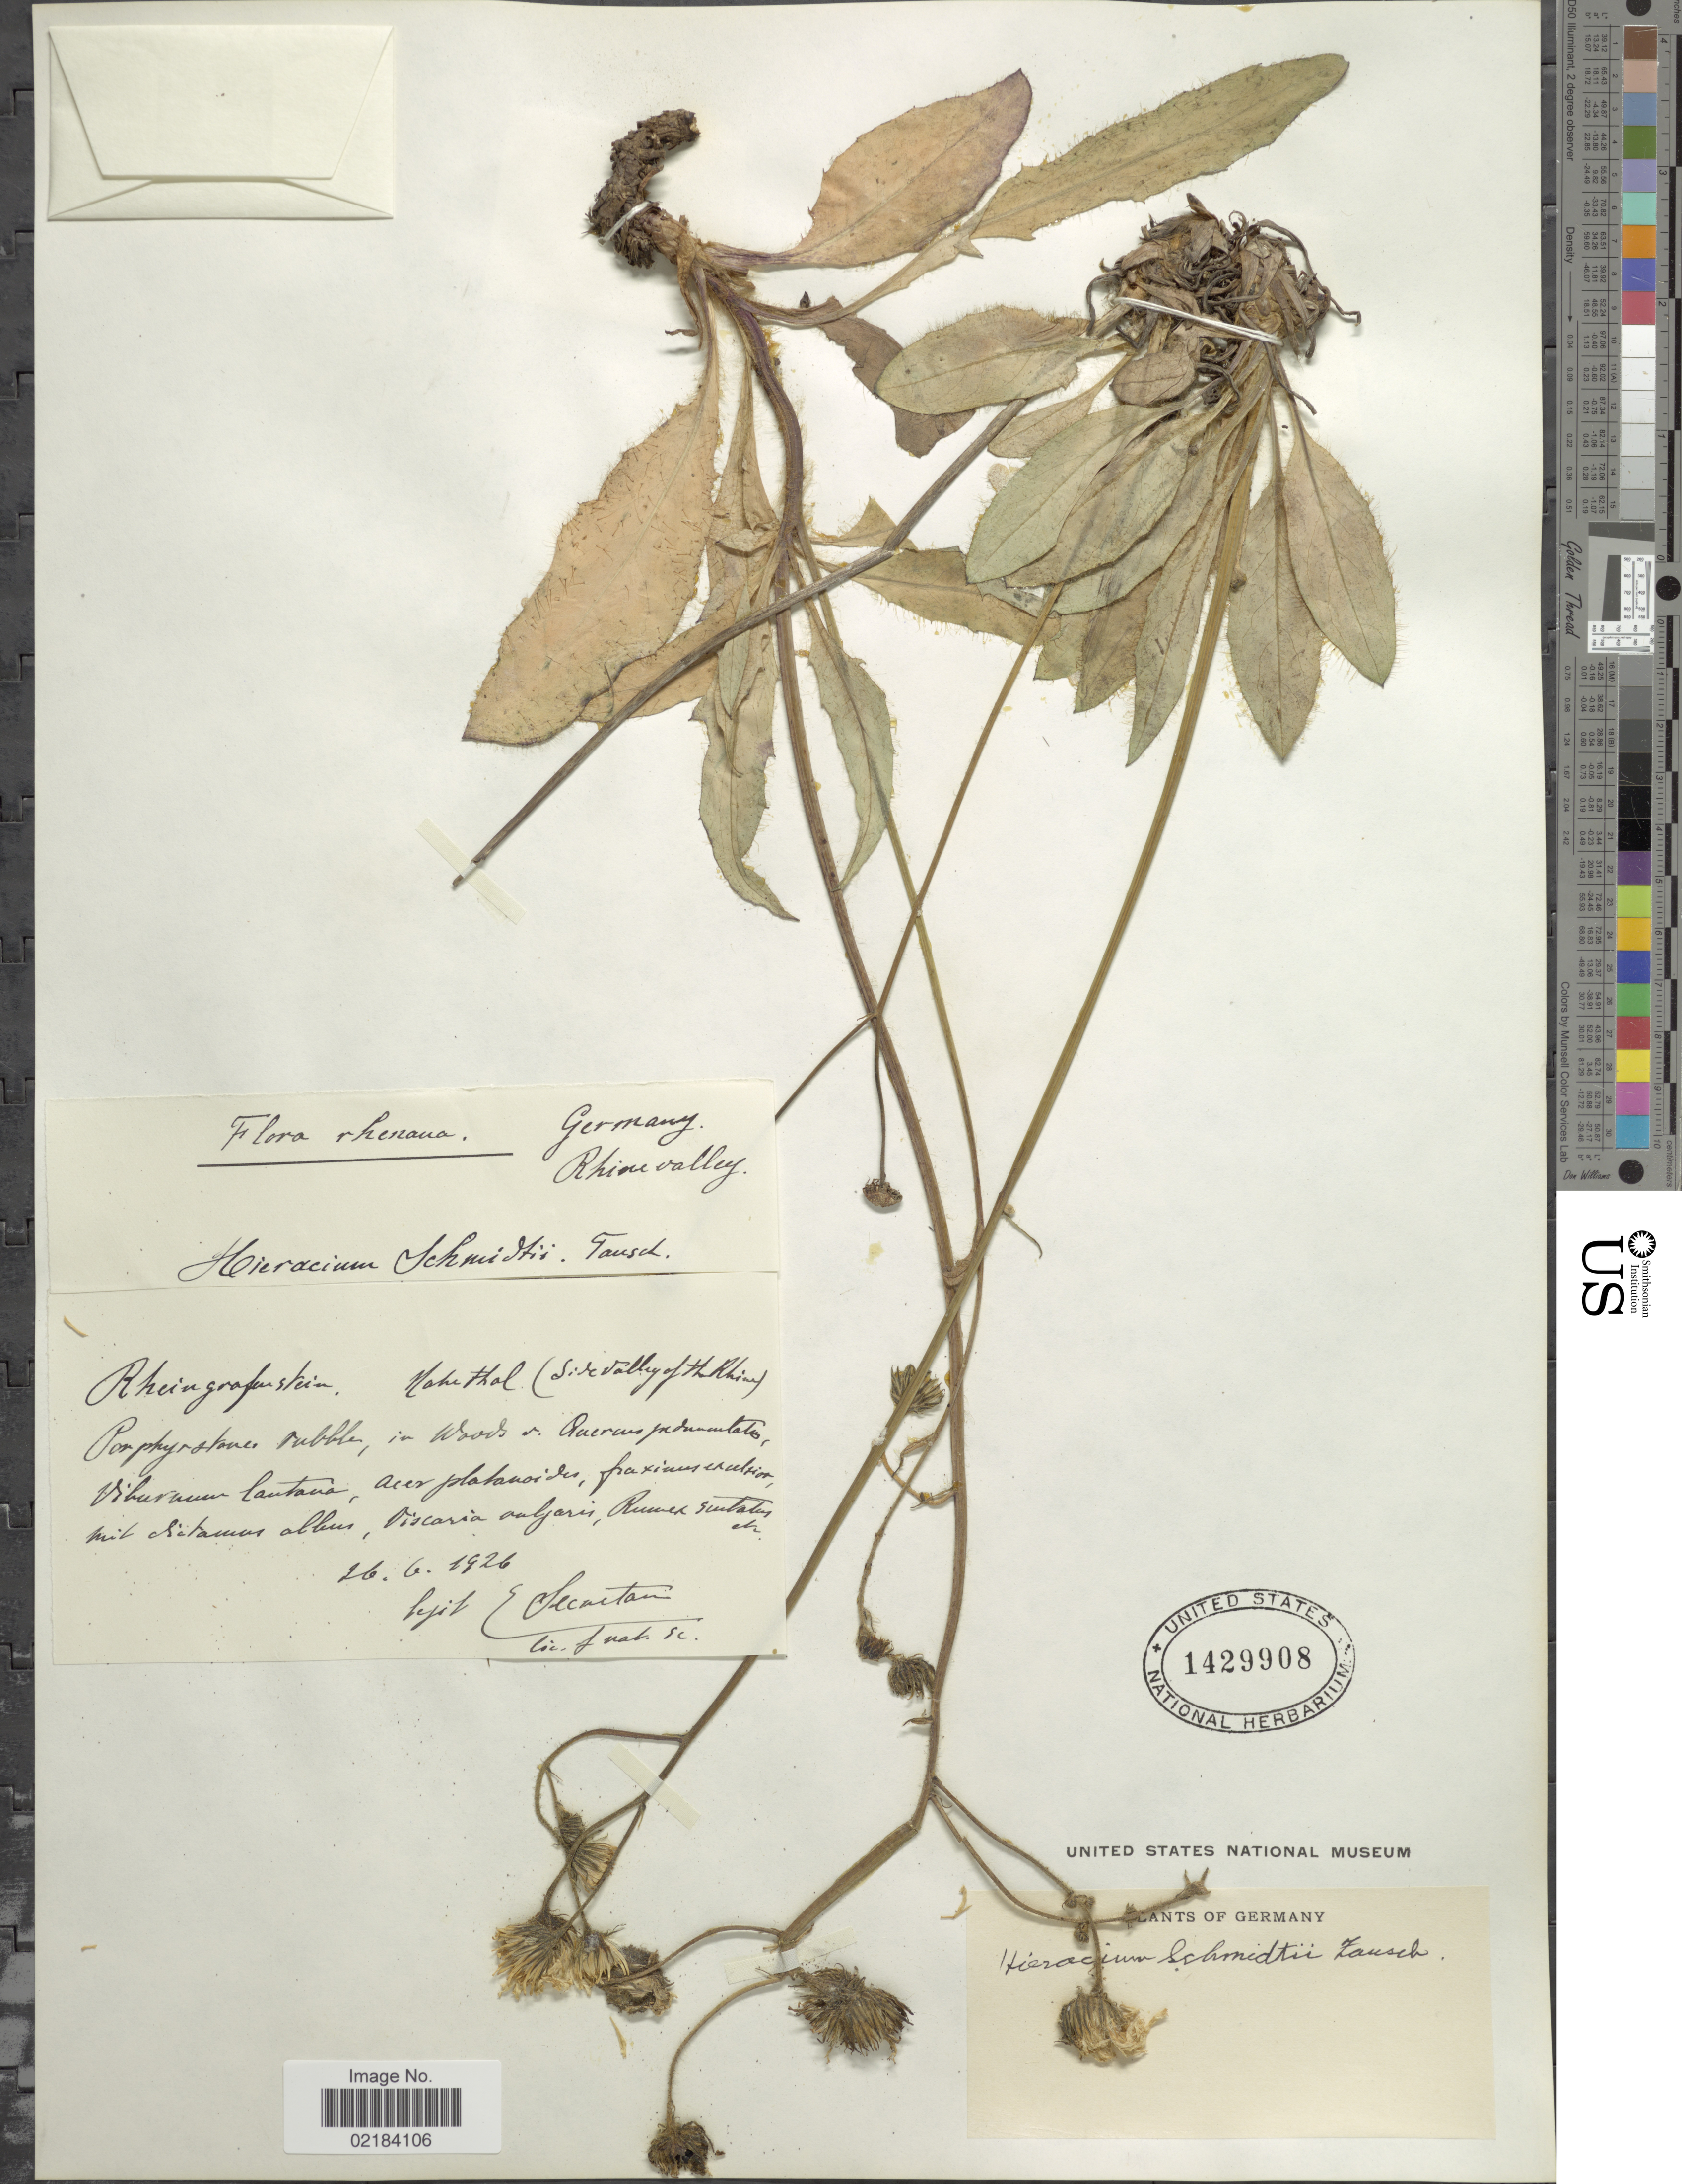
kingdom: Plantae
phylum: Tracheophyta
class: Magnoliopsida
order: Asterales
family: Asteraceae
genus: Hieracium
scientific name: Hieracium schmidtii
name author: Tausch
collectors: E. Secretan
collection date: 1926-06-26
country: Germany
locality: Rhine Valley [interpreted]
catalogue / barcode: US 1429908